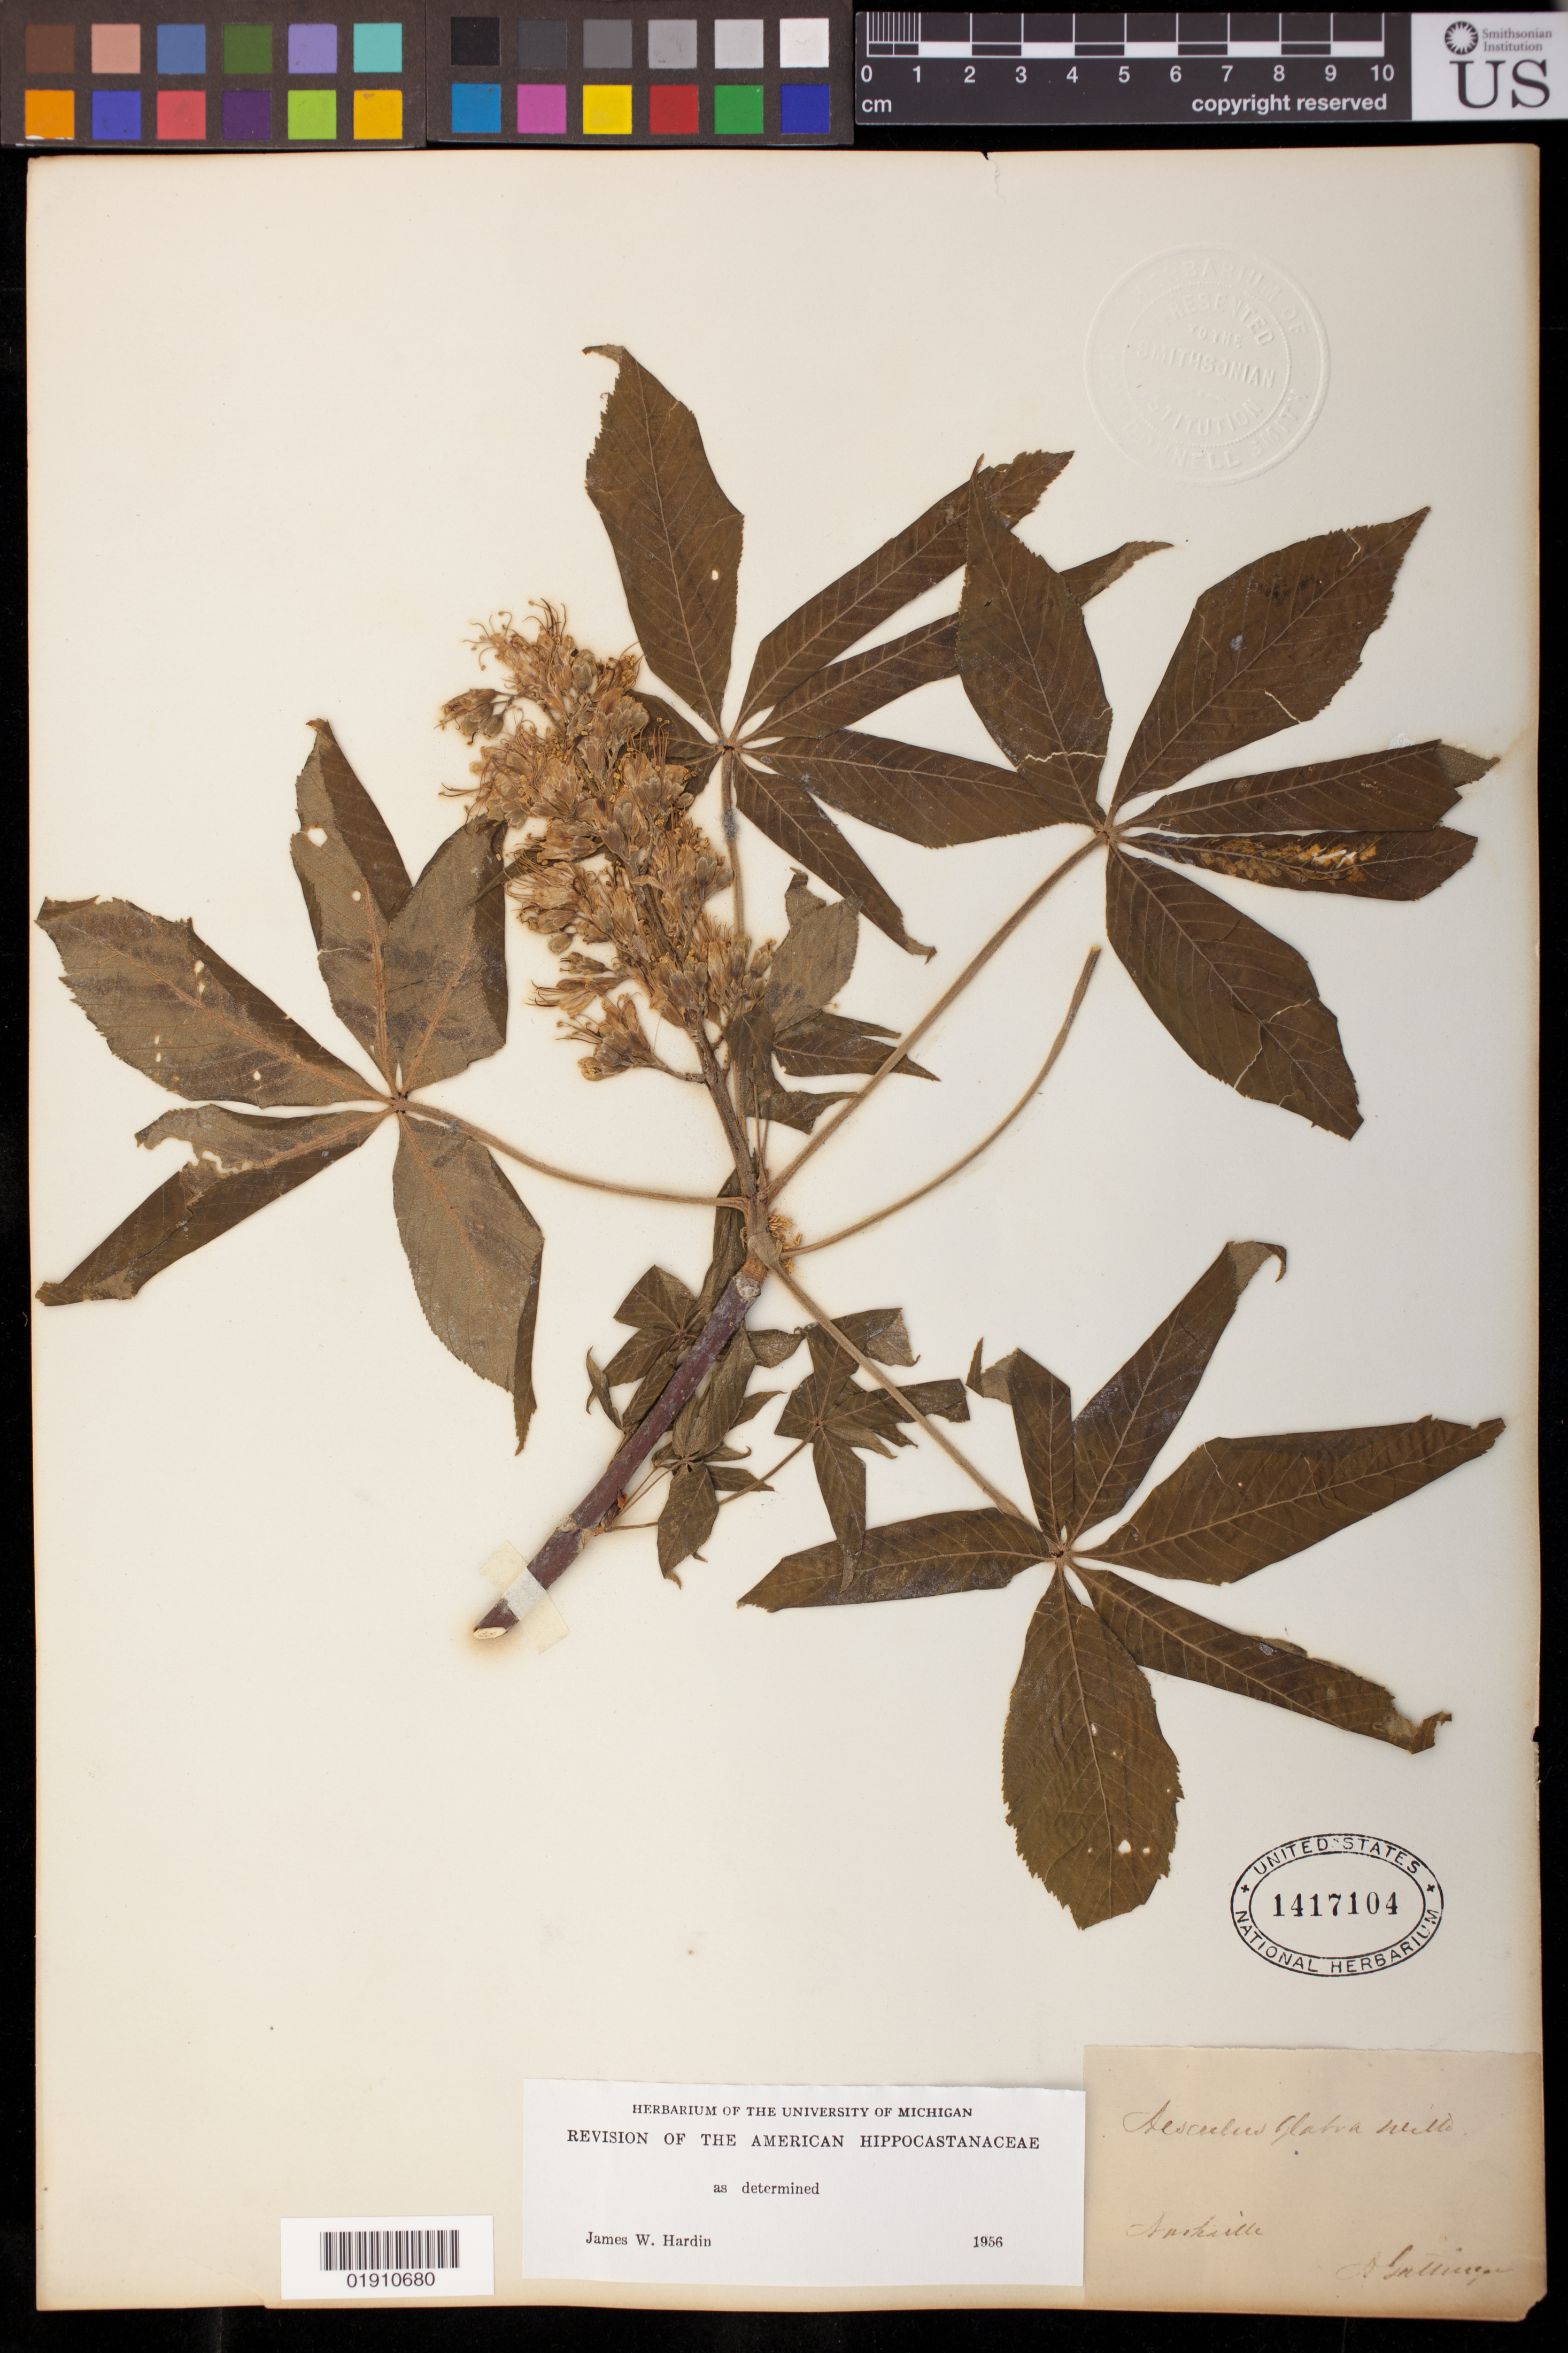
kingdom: Plantae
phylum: Tracheophyta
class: Magnoliopsida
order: Sapindales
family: Sapindaceae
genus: Aesculus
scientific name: Aesculus glabra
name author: Willd.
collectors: A. Gattinger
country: United States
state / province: Tennessee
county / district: Davidson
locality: Nashville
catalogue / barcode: US 1417104